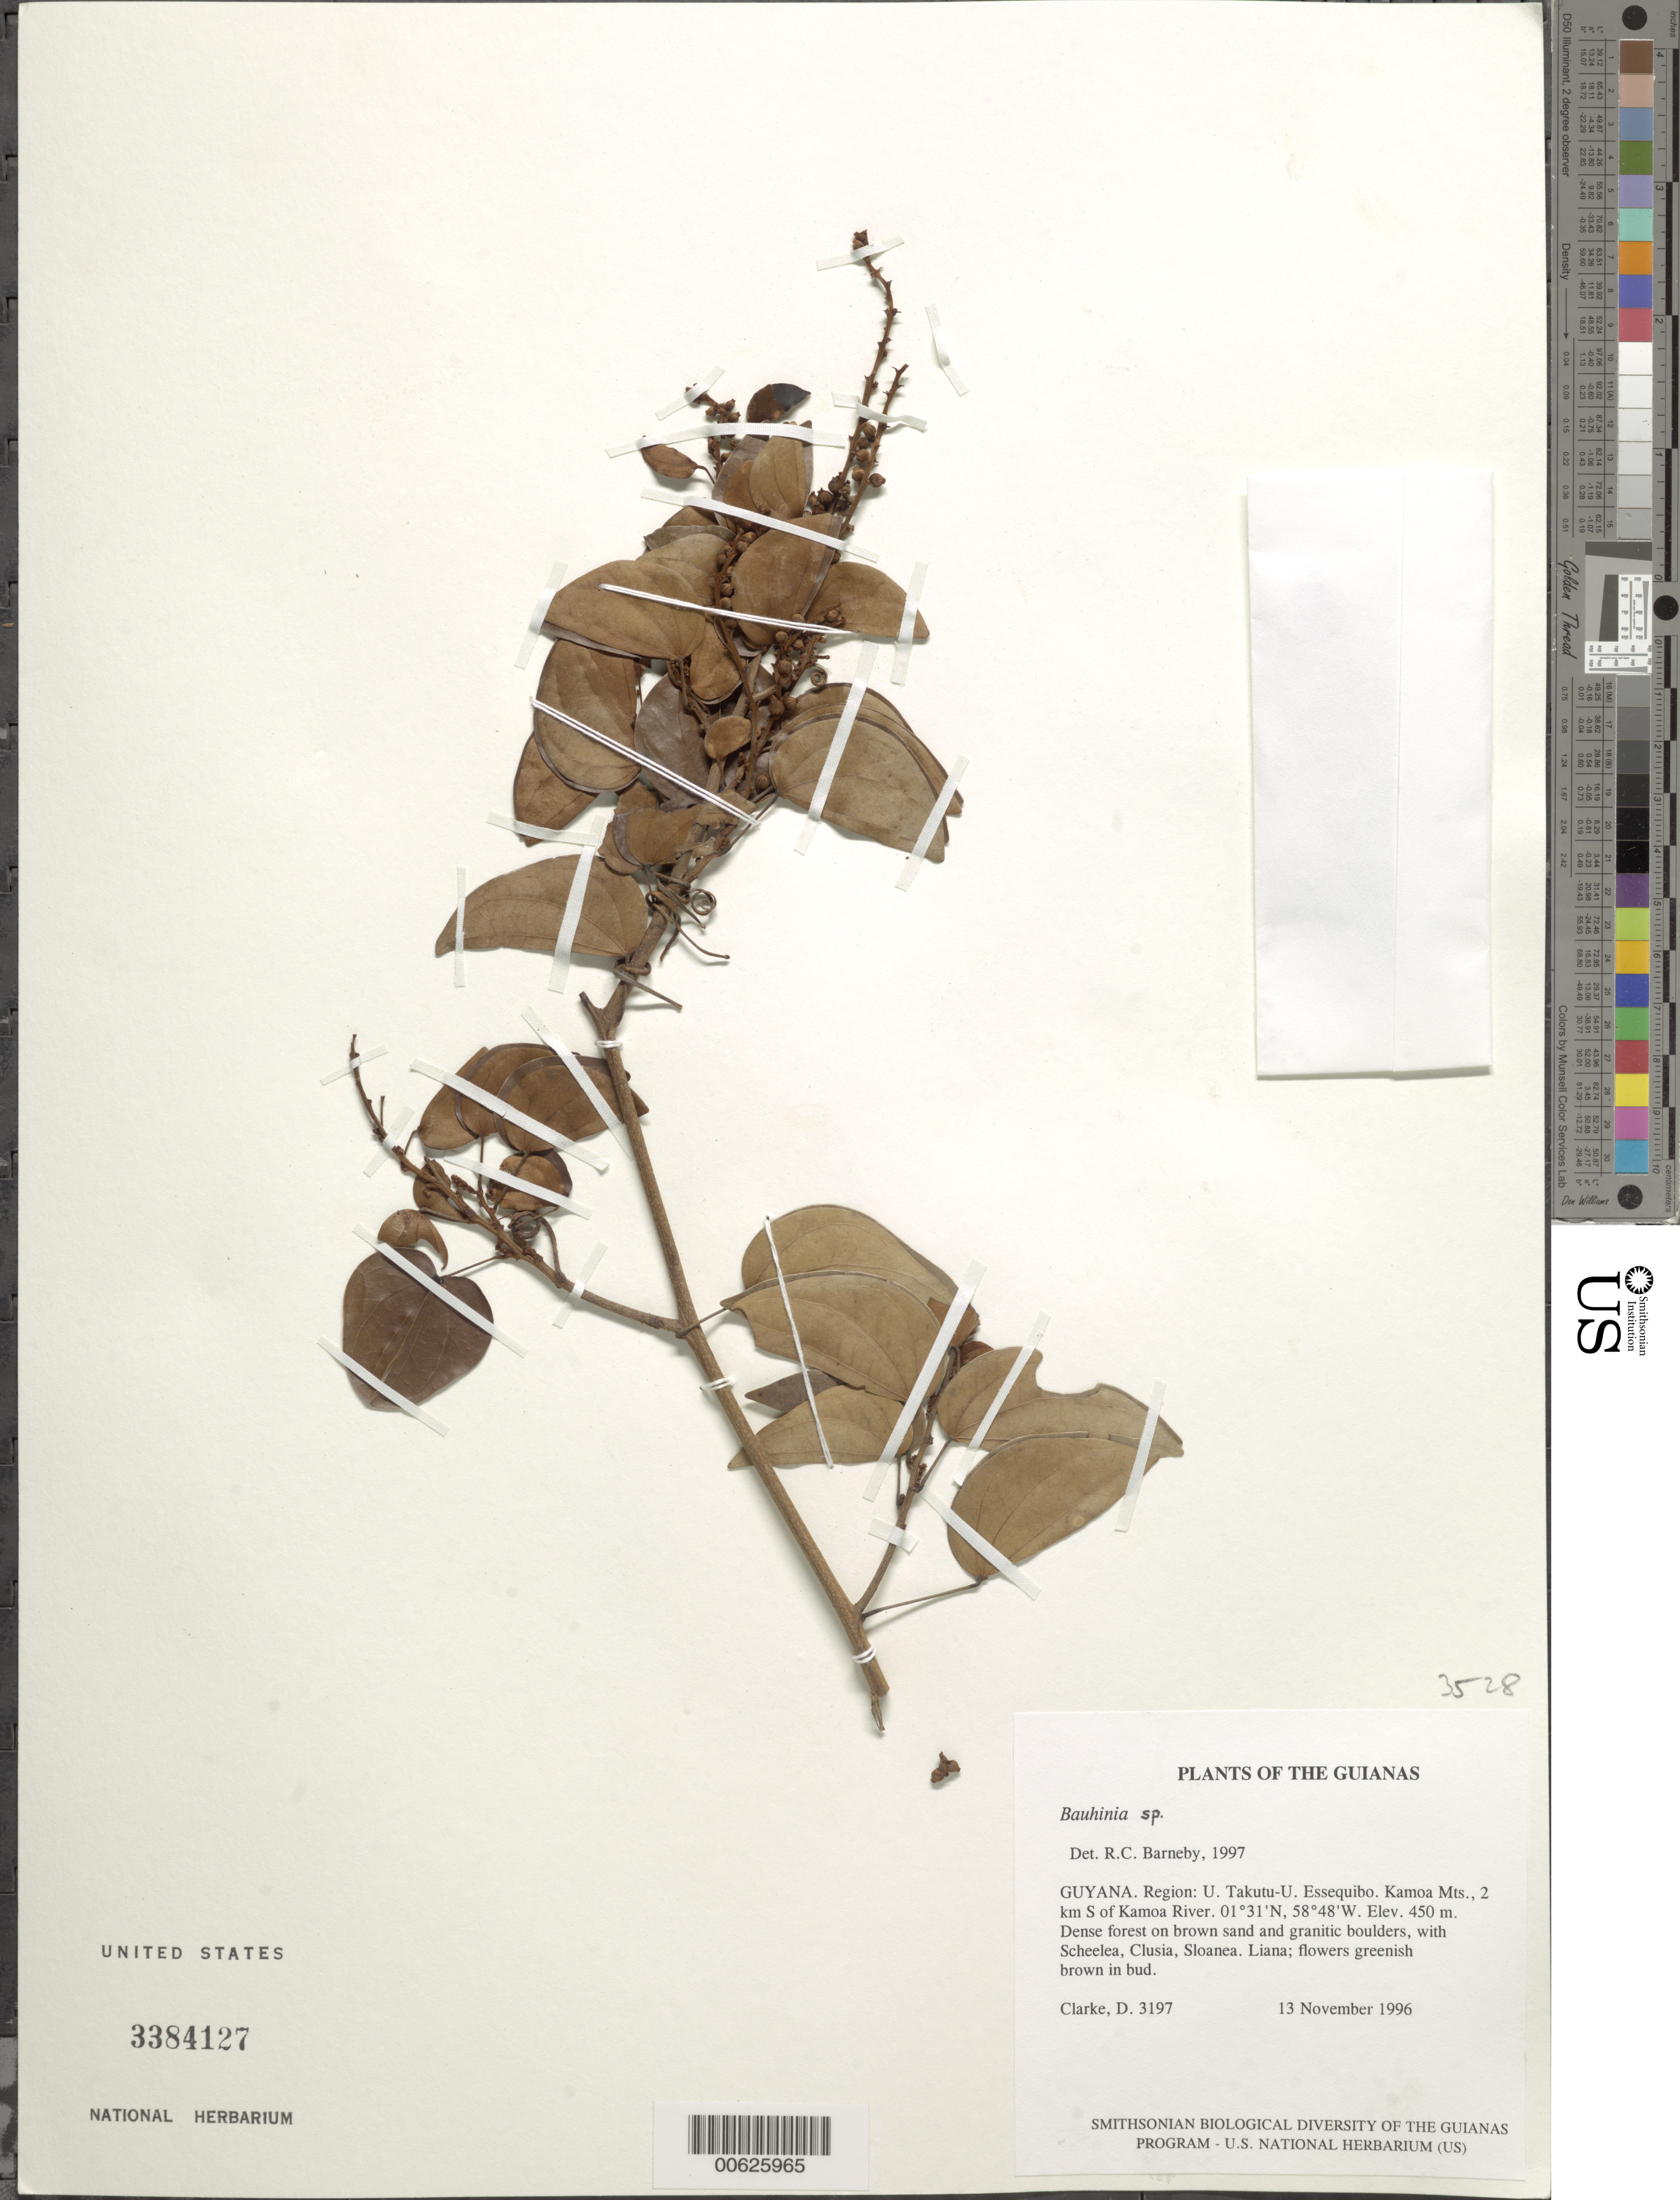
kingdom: Plantae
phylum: Tracheophyta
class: Magnoliopsida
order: Fabales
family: Fabaceae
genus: Bauhinia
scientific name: Bauhinia sp.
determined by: Barneby, Rupert C., (NY)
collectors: H. D. Clarke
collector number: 3197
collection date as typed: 13 November 1996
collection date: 1996-11-13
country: Guyana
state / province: U. Takutu-U. Essequibo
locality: Kamoa Mts., 2 km S of Kamoa River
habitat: Dense forest on brown sand and granitic boulders, with Scheelea, Clusia, Sloanea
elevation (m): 450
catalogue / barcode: US 3384127